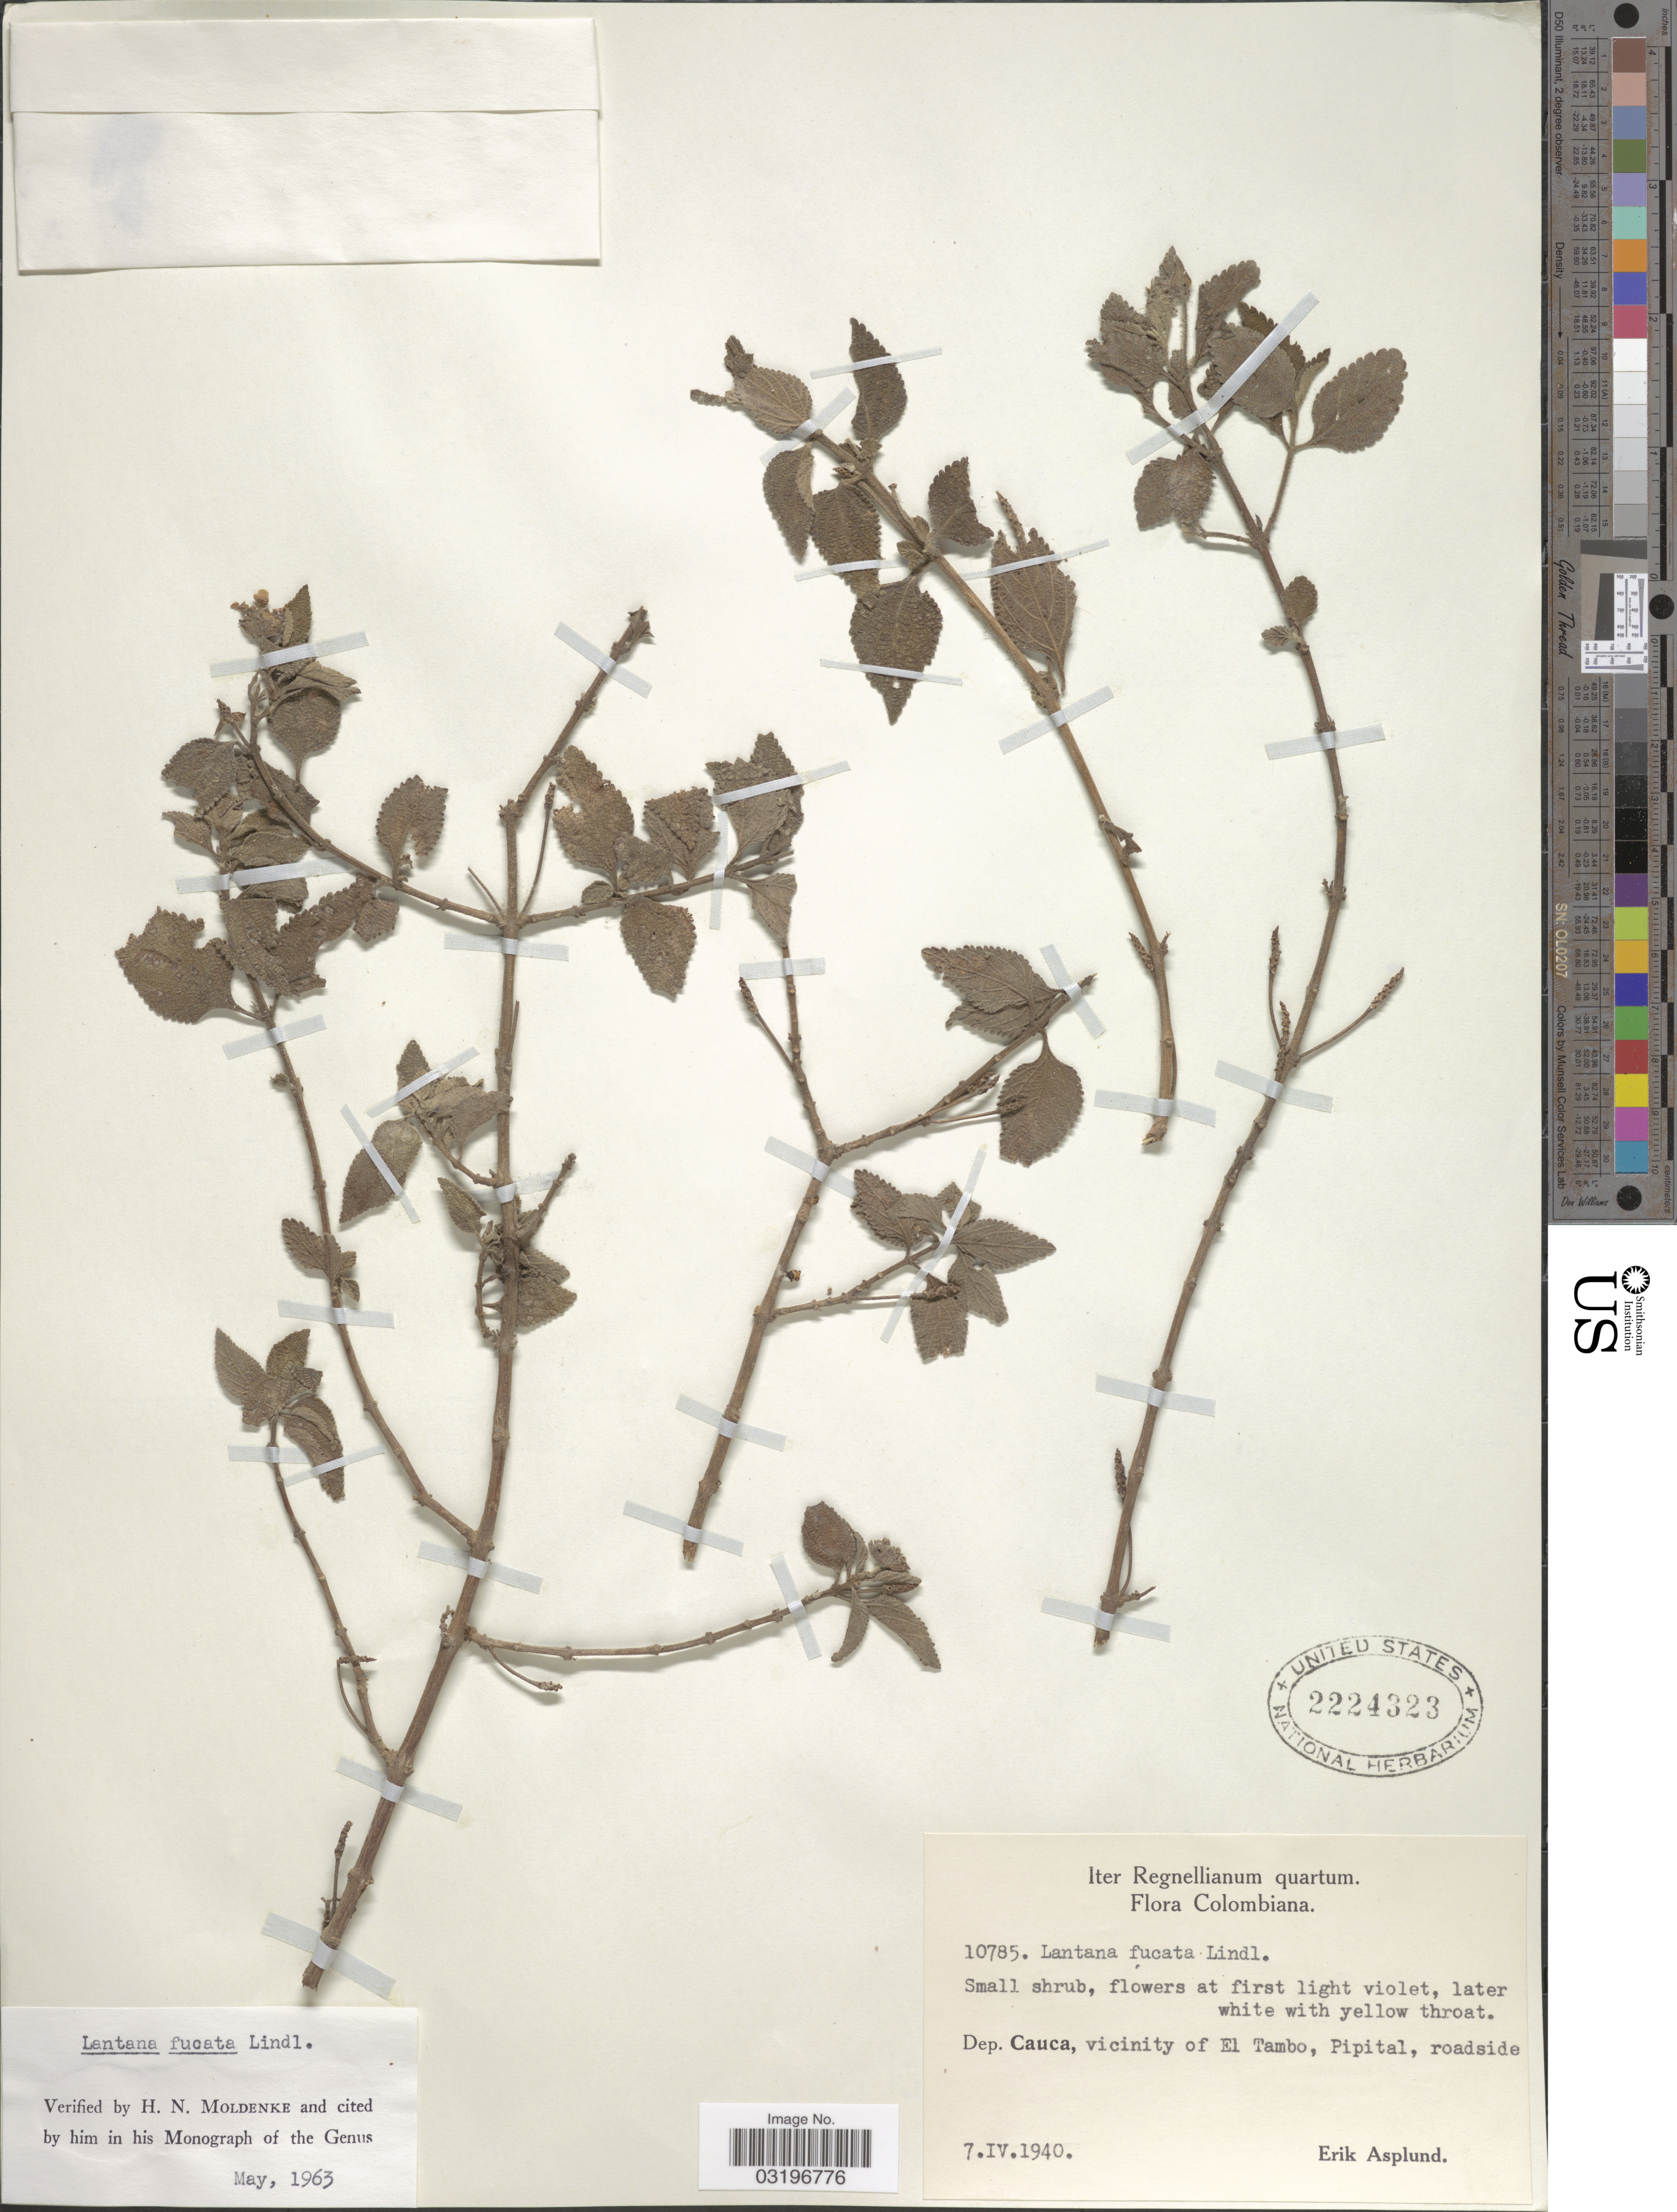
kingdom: Plantae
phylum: Tracheophyta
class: Magnoliopsida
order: Lamiales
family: Verbenaceae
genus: Lantana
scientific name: Lantana fucata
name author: Lindl.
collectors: E. Asplund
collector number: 10785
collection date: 1940-04-07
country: Colombia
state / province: Cauca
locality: Dep. Cauca, vicinity of El Tambo, Pipital, roadside.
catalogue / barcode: US 2224323